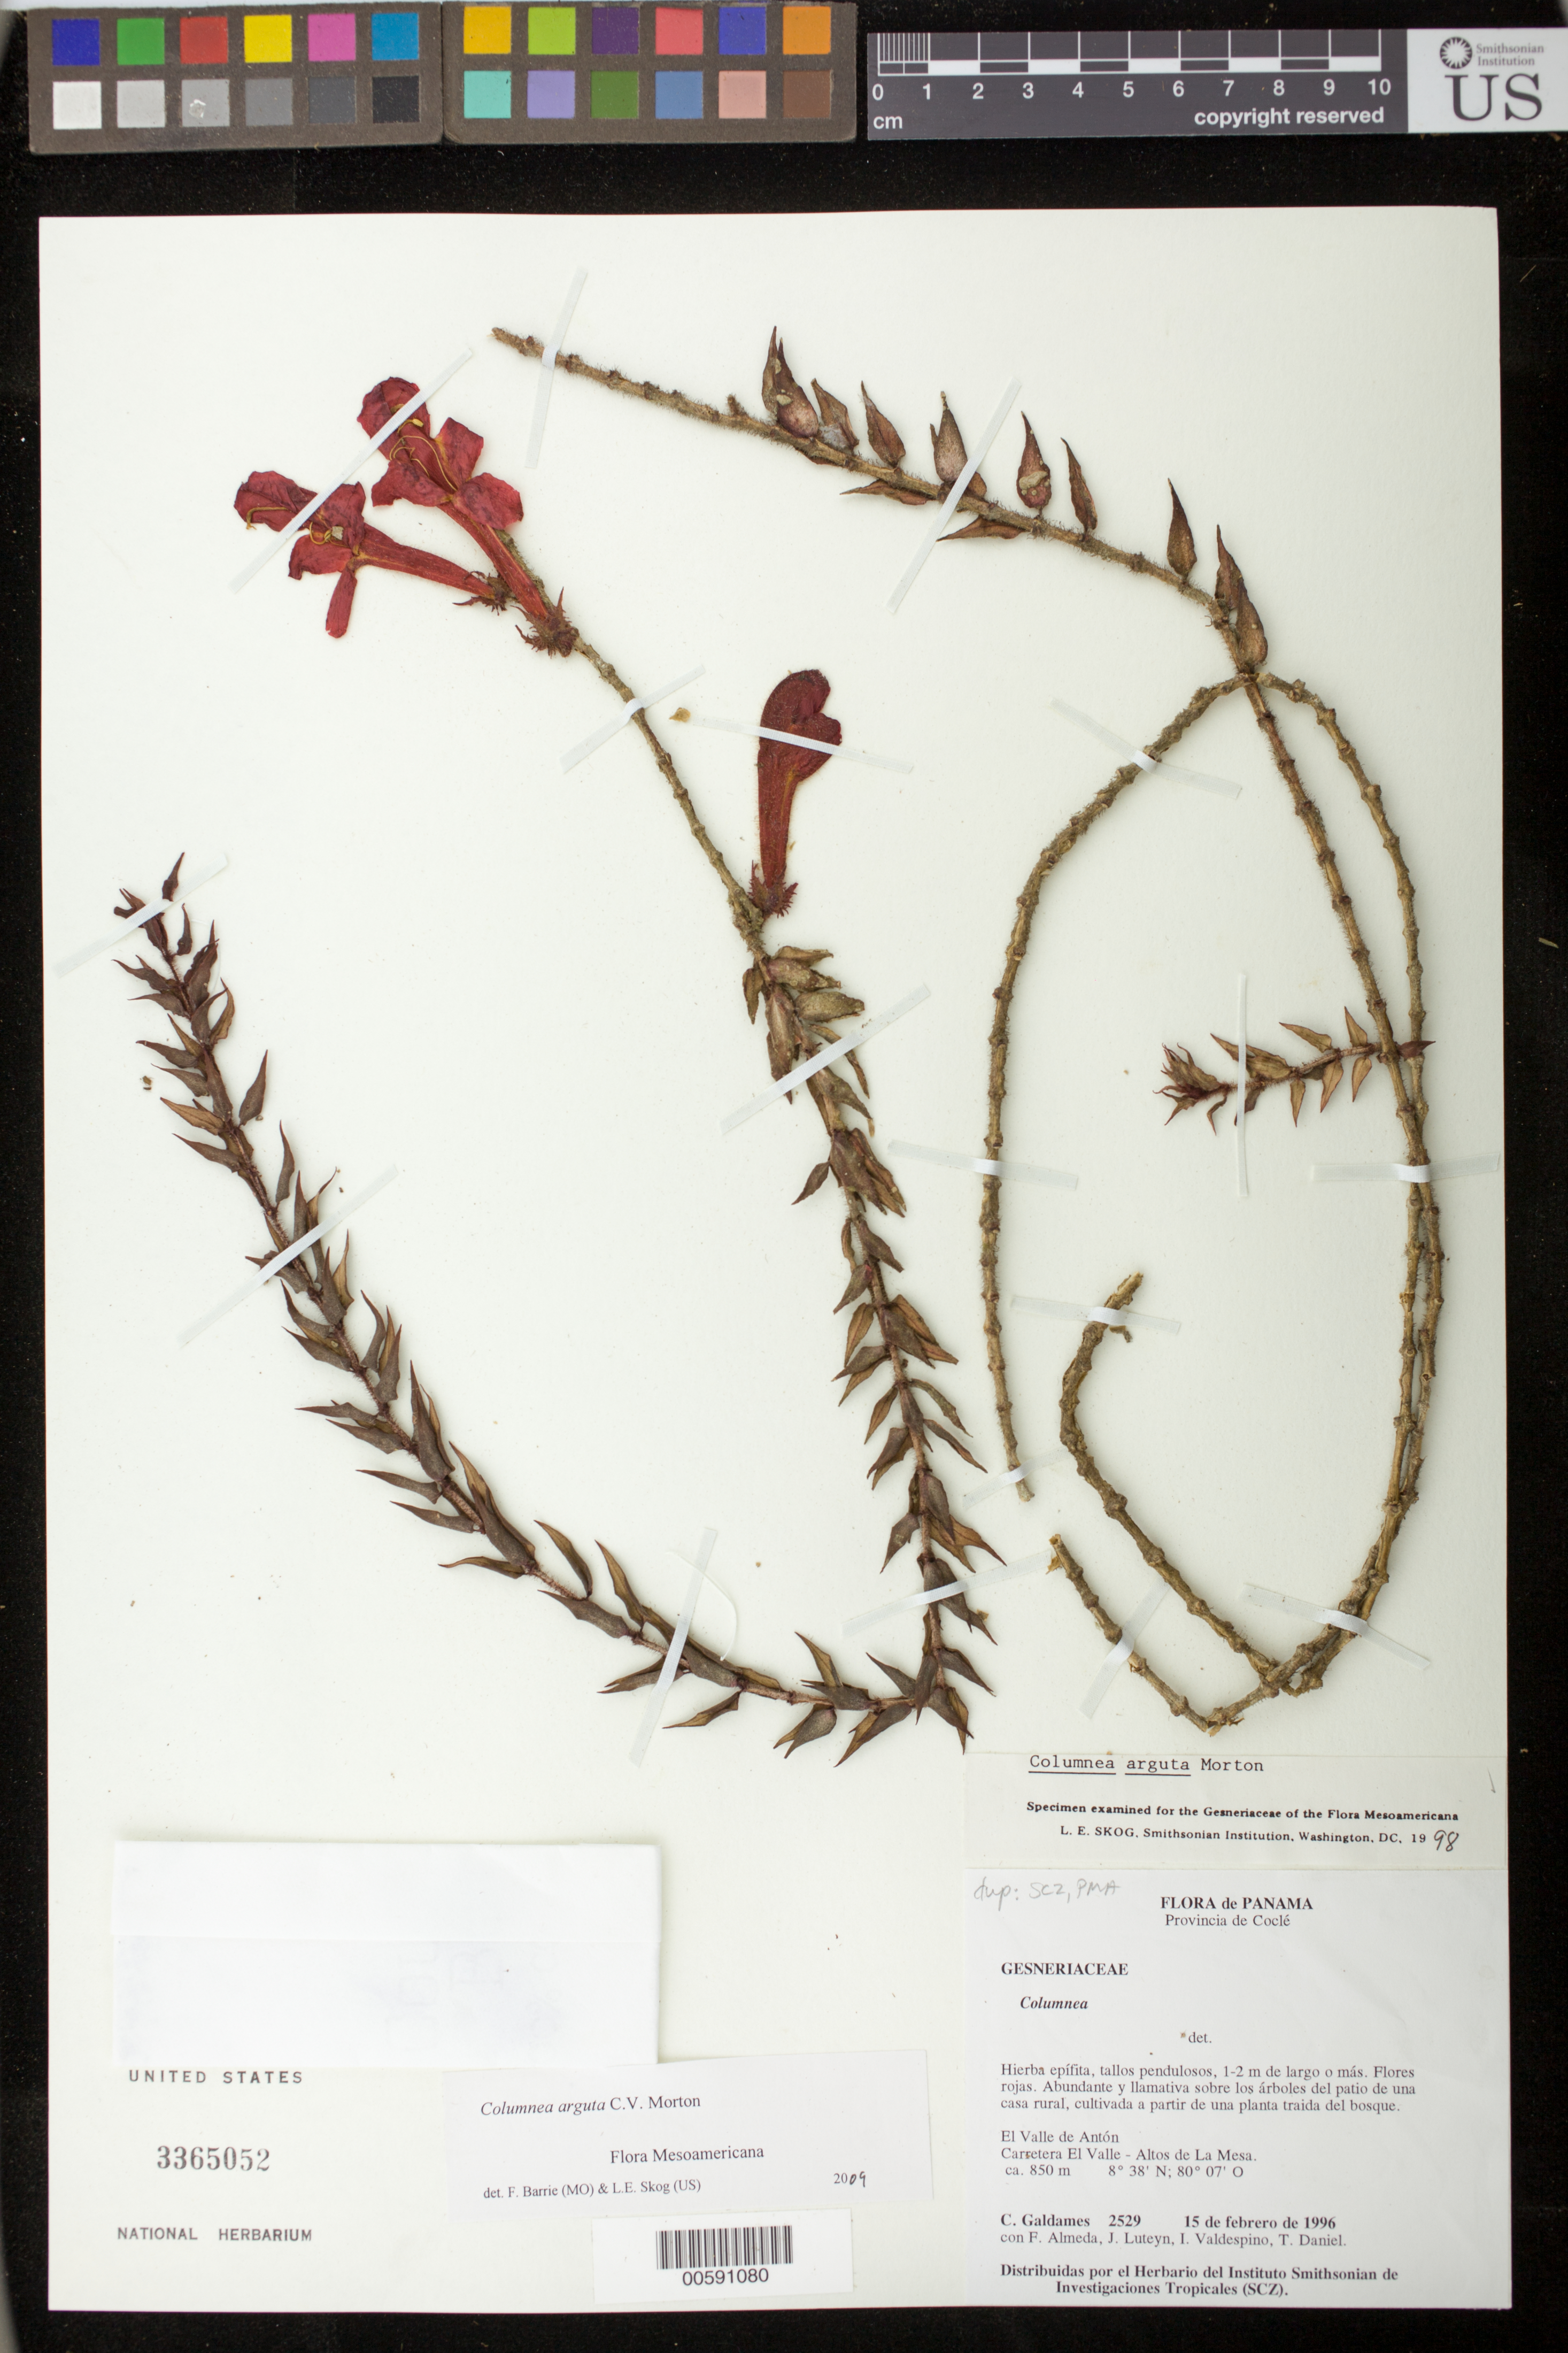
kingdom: Plantae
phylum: Tracheophyta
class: Magnoliopsida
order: Lamiales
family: Gesneriaceae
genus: Columnea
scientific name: Columnea arguta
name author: C.V. Morton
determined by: Clark, J. L., (SEL), The Marie Selby Botanical Garden (UNITED STATES)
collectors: C. Galdames, F. Almeda, J. L. Luteyn, I. A. Valdespino & T. Daniel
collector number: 2529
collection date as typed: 15 Feb 1995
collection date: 1995-02-15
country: Panama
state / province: Coclé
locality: El Valle de Antón; Carretera El Valle - Altos de La Mesa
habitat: cultivada a partir de una planta traida del bosque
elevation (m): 850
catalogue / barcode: US 3365052